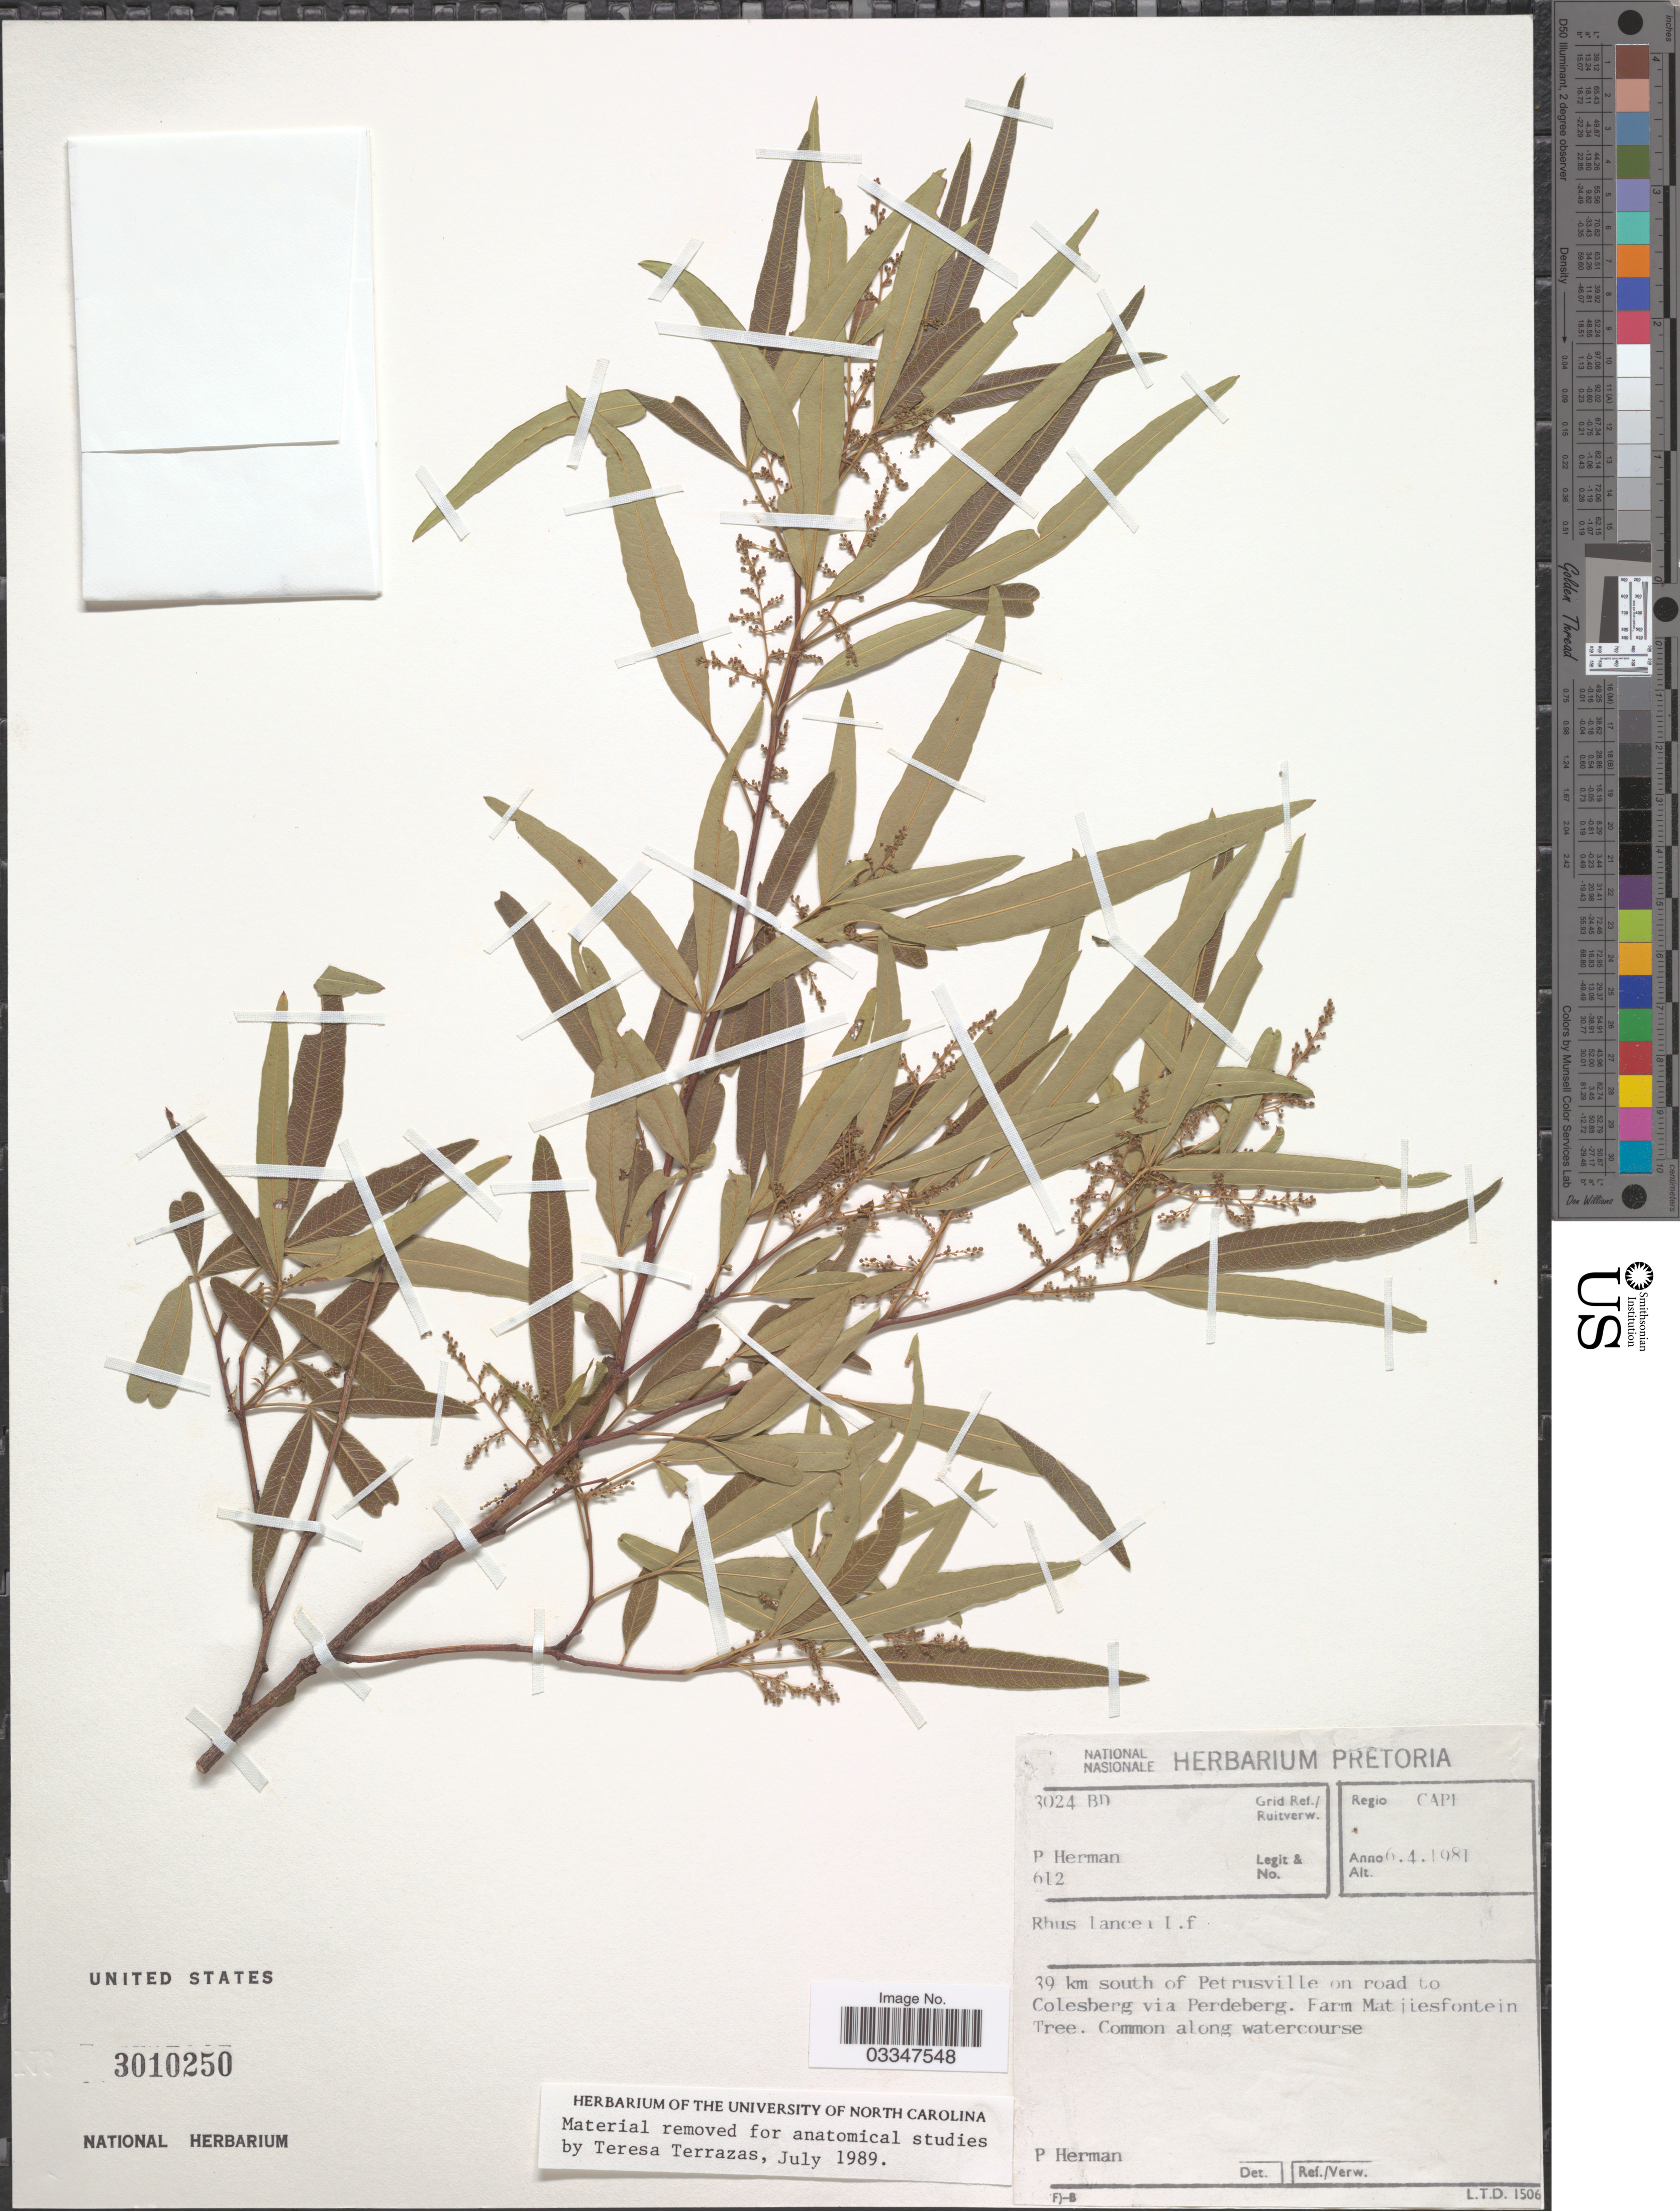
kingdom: Plantae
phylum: Tracheophyta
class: Magnoliopsida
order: Sapindales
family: Anacardiaceae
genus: Rhus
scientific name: Rhus lancea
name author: L. f.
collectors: P. Herman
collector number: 612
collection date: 1981-04-06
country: South Africa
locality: Regio Cape. Grid Ref./ Ruitverw. 3024 BD. 39 km south of Petrusville on road to Colesberg via Perdeberg. Farm Matjiesfontein Tree.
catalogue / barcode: US 3010250